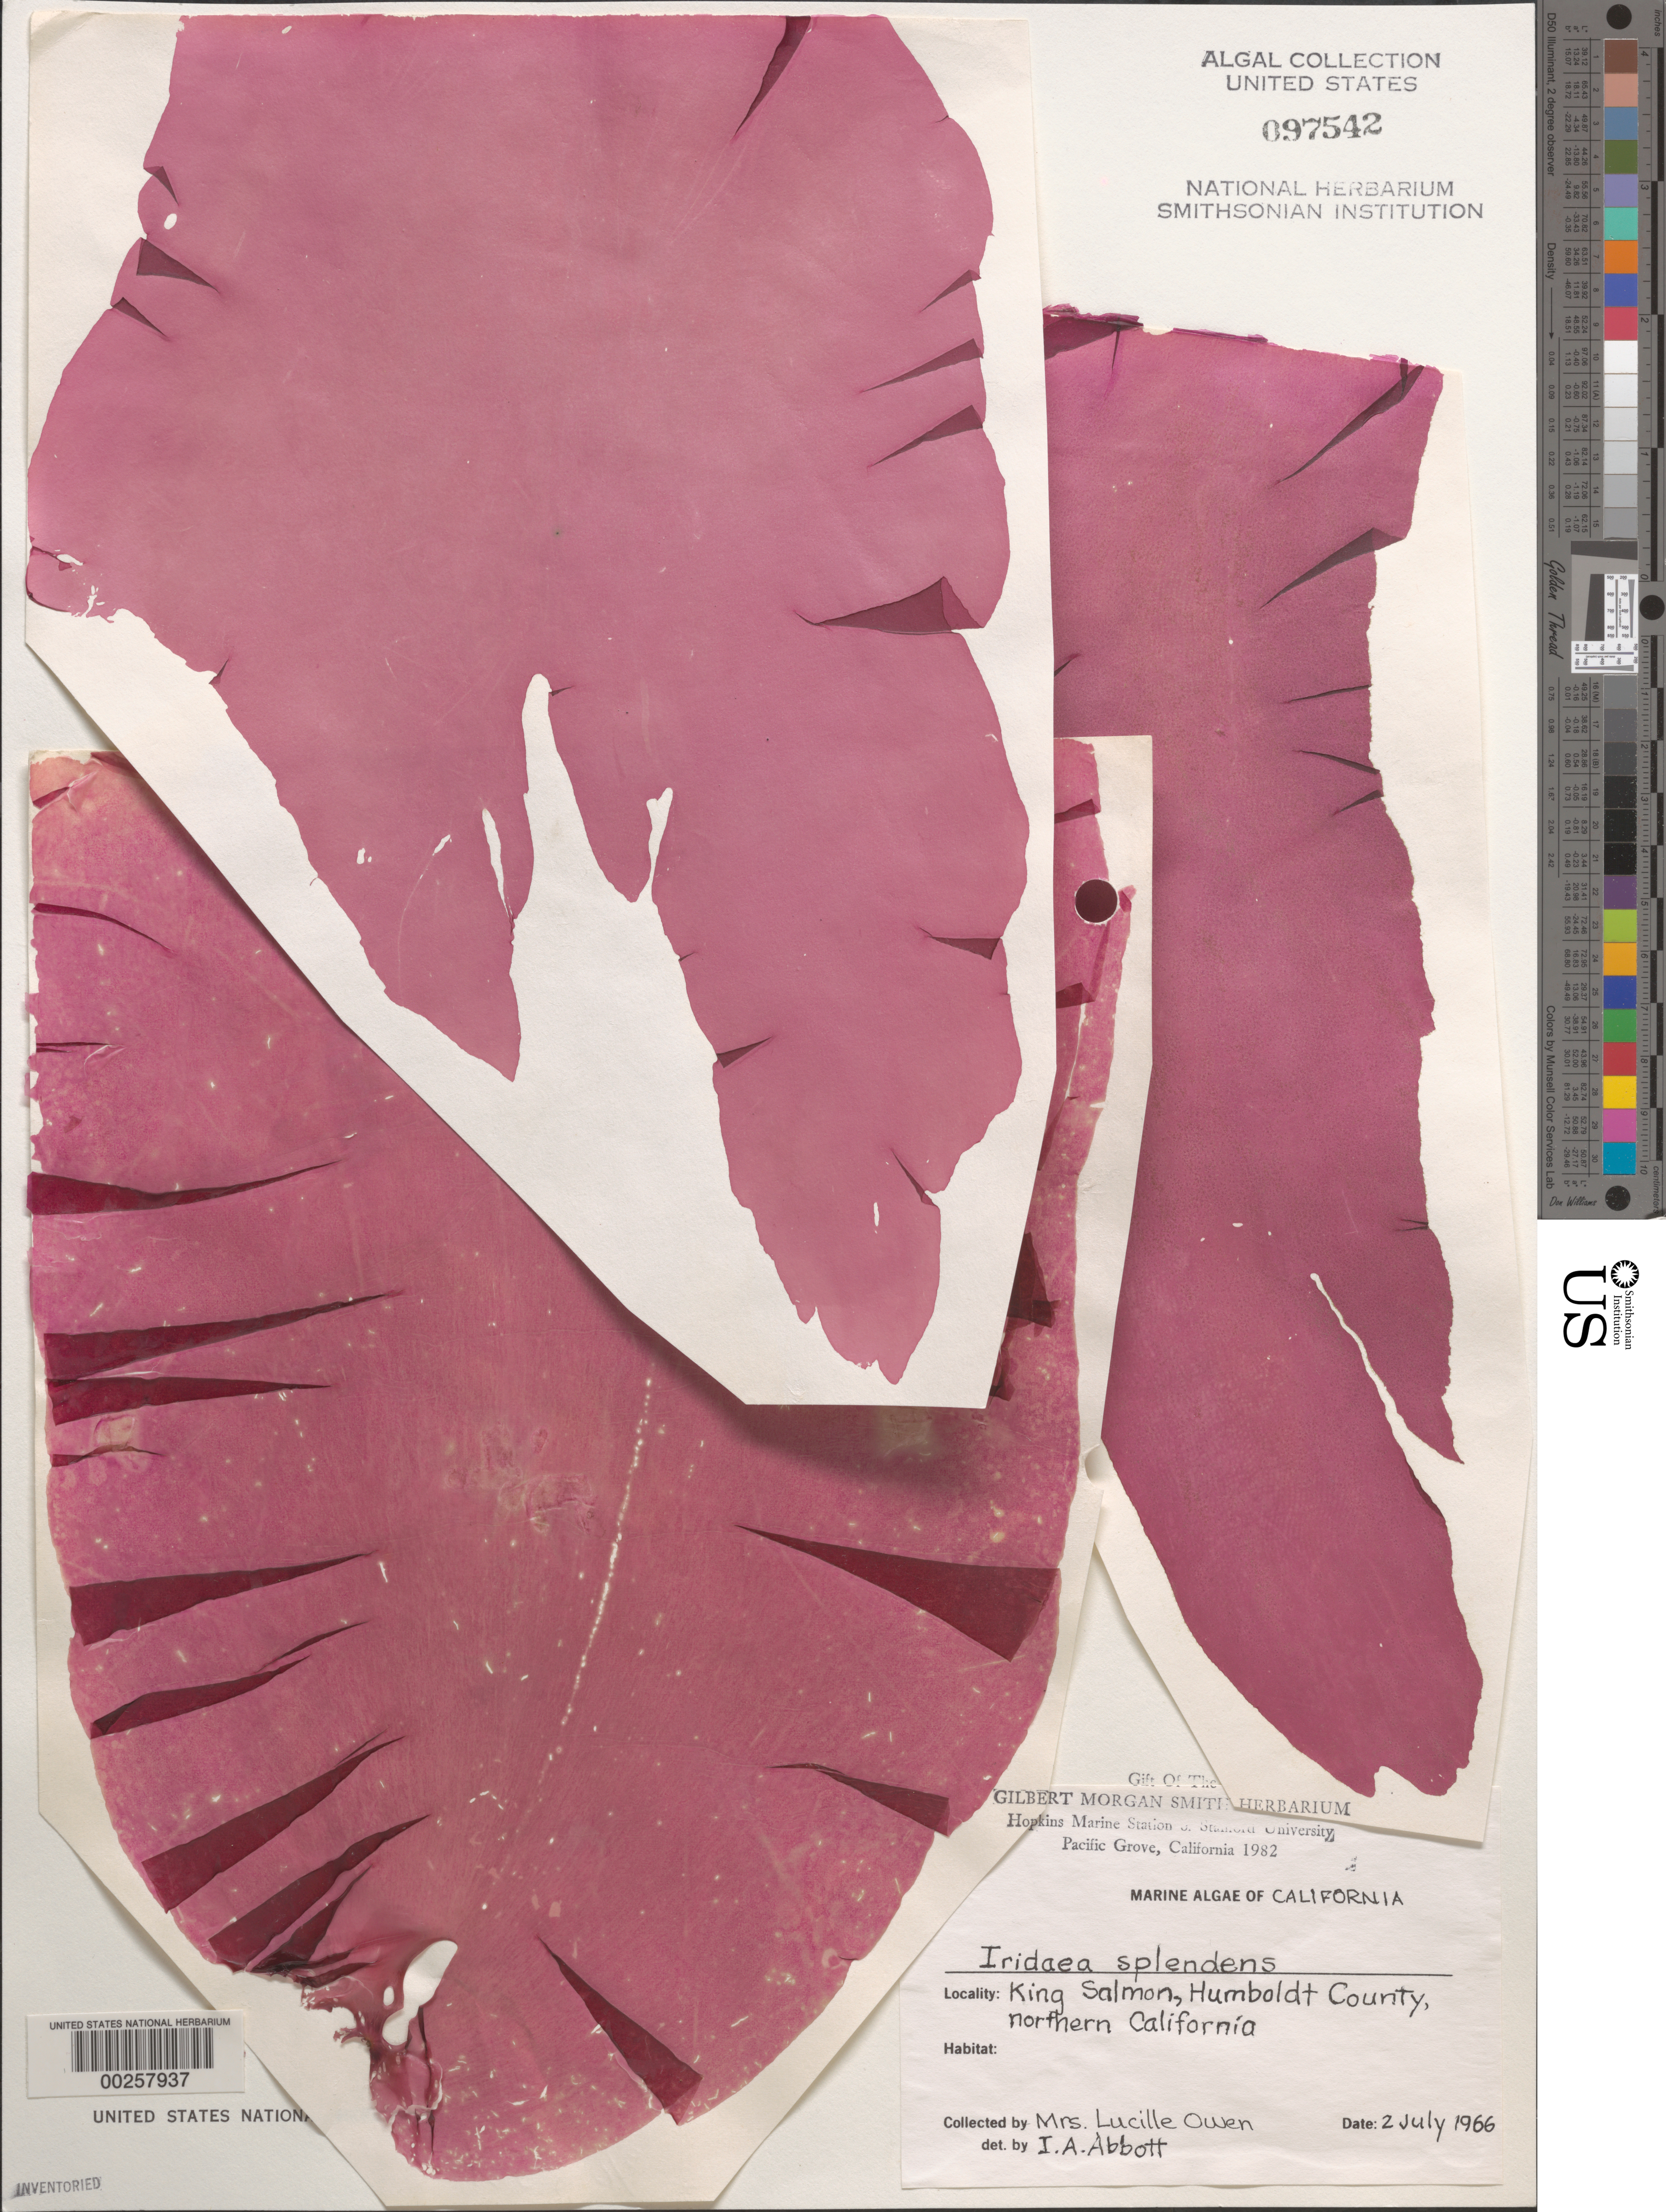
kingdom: Plantae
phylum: Rhodophyta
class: Florideophyceae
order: Gigartinales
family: Gigartinaceae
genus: Mazzaella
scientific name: Mazzaella splendens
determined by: Algae name updating Project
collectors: L. Owen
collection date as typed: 02 Jul 1966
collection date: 1966-07-02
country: United States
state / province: California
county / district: Humboldt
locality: King Salmon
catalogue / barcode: US 97542